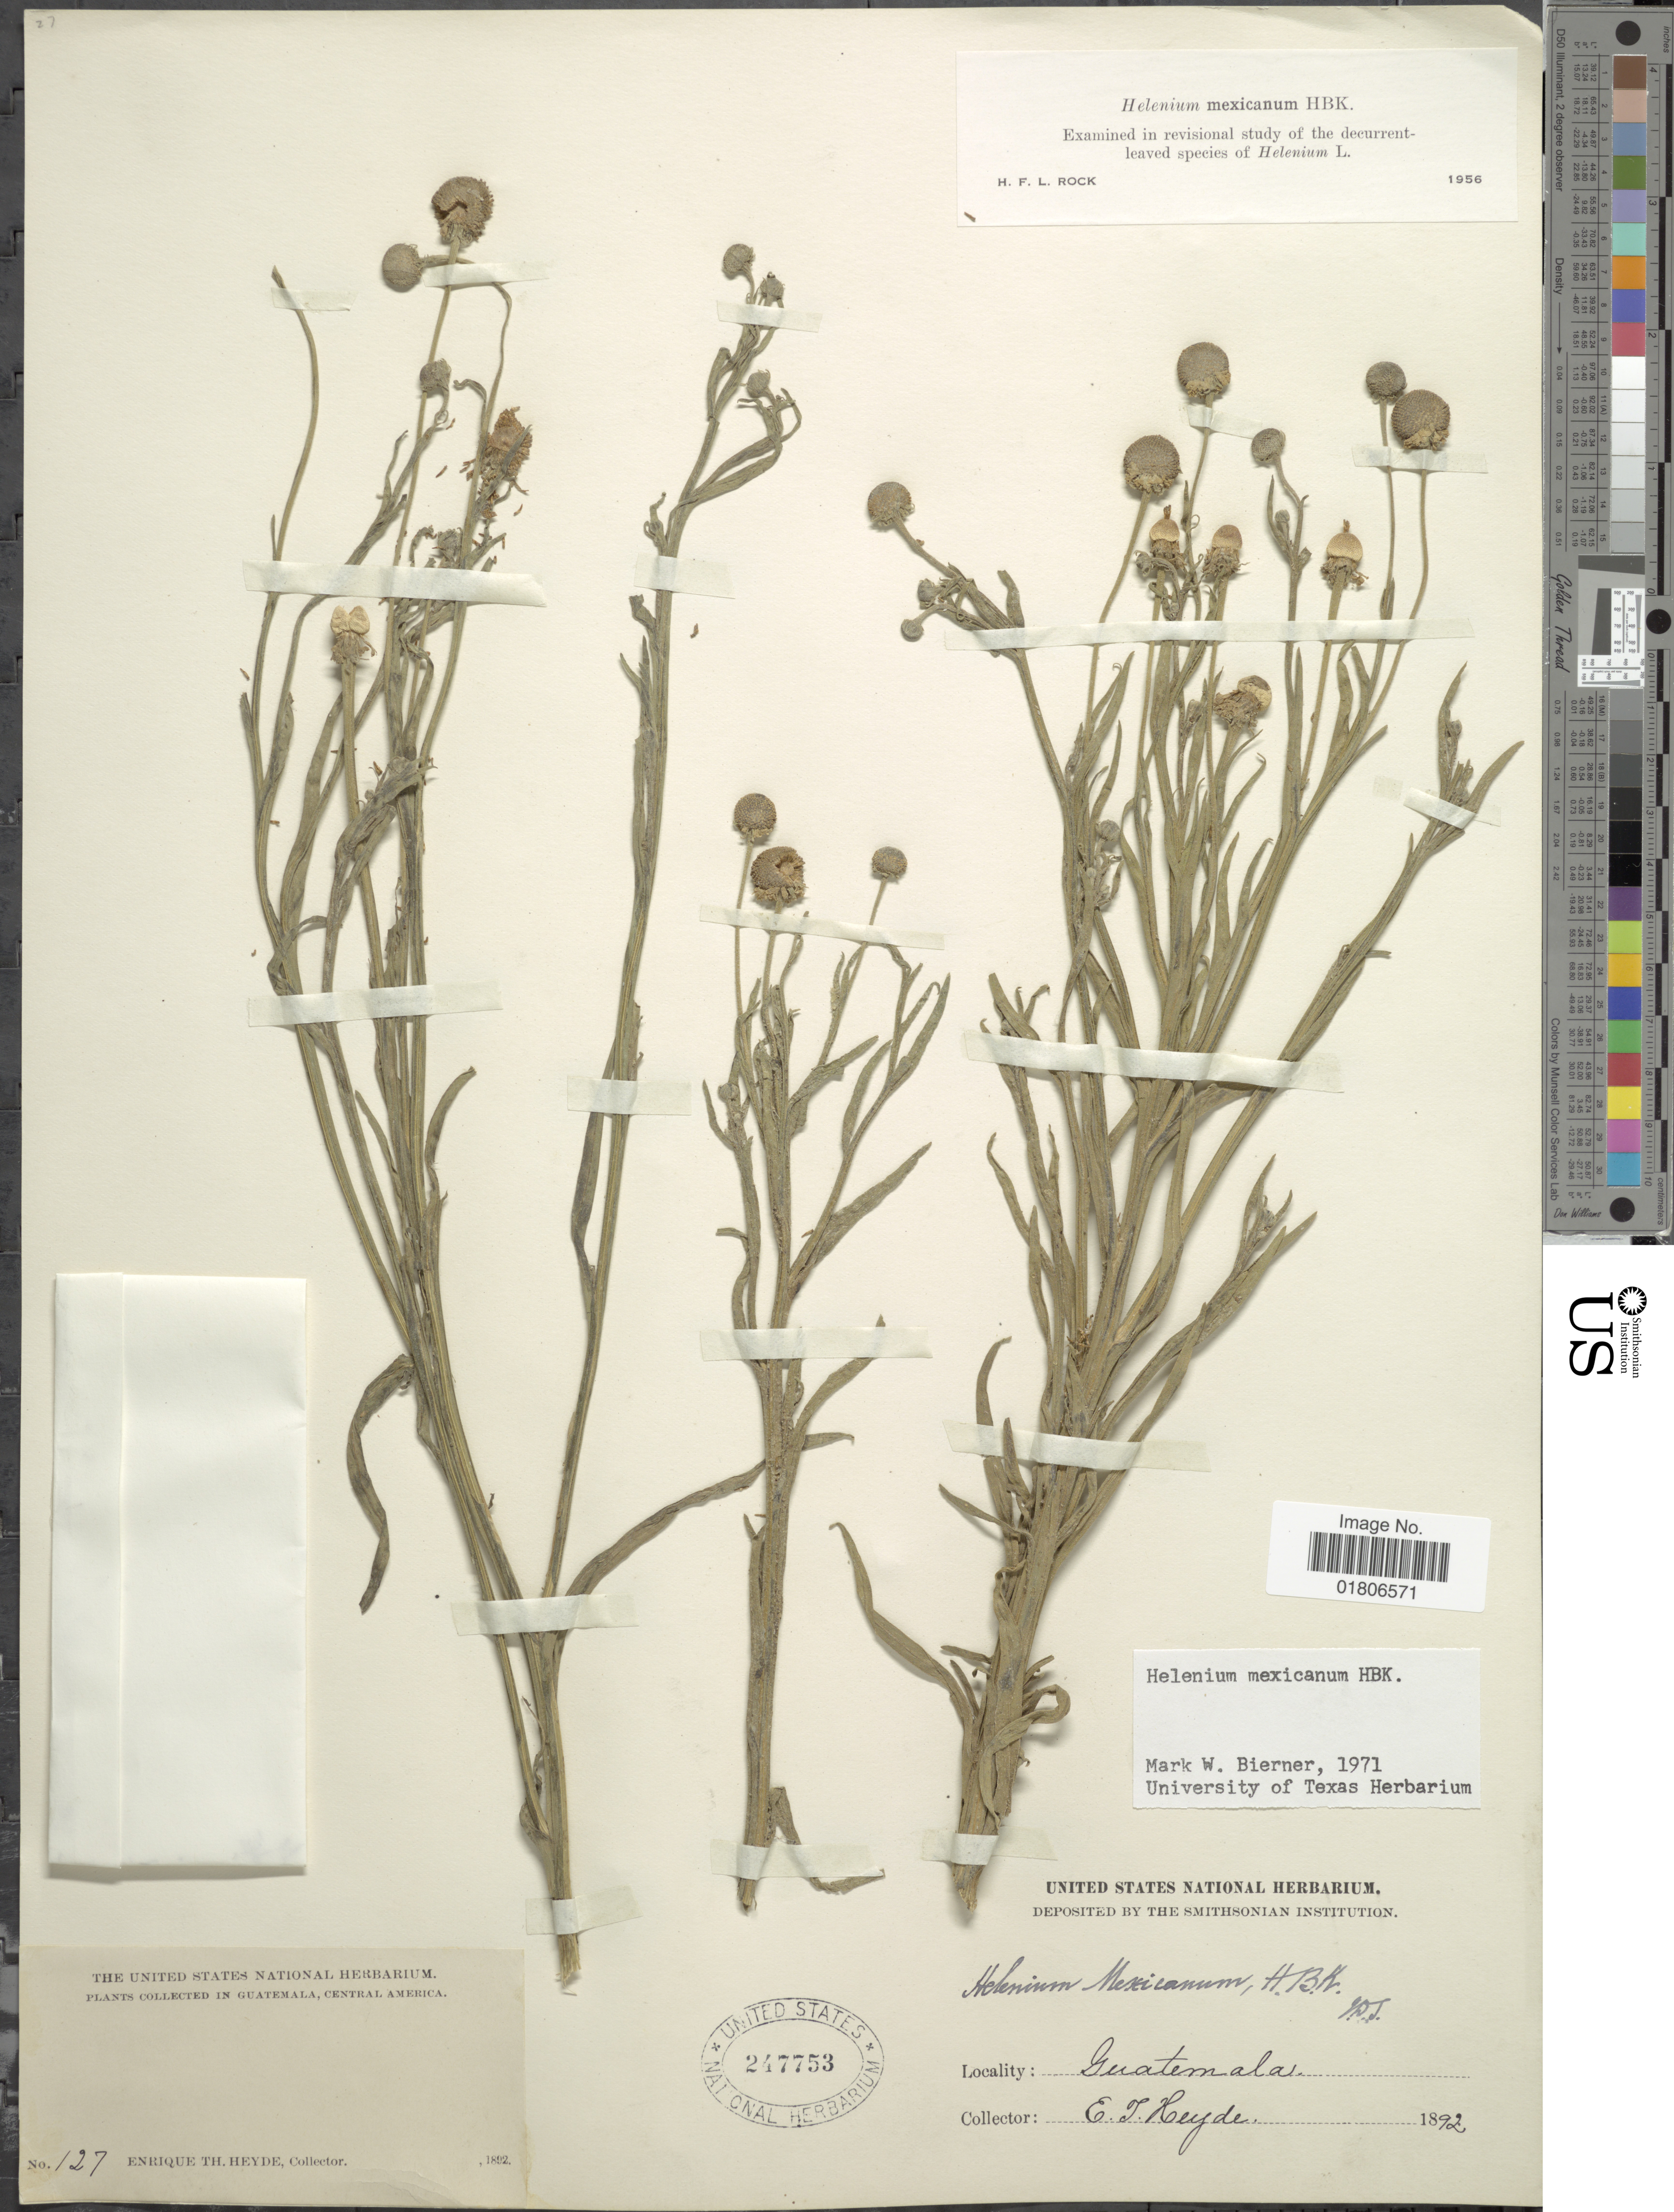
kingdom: Plantae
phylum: Tracheophyta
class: Magnoliopsida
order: Asterales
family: Asteraceae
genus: Helenium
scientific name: Helenium mexicanum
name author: Kunth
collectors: E. T. Heyde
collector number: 127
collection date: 1892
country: Guatemala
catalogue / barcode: US 247753